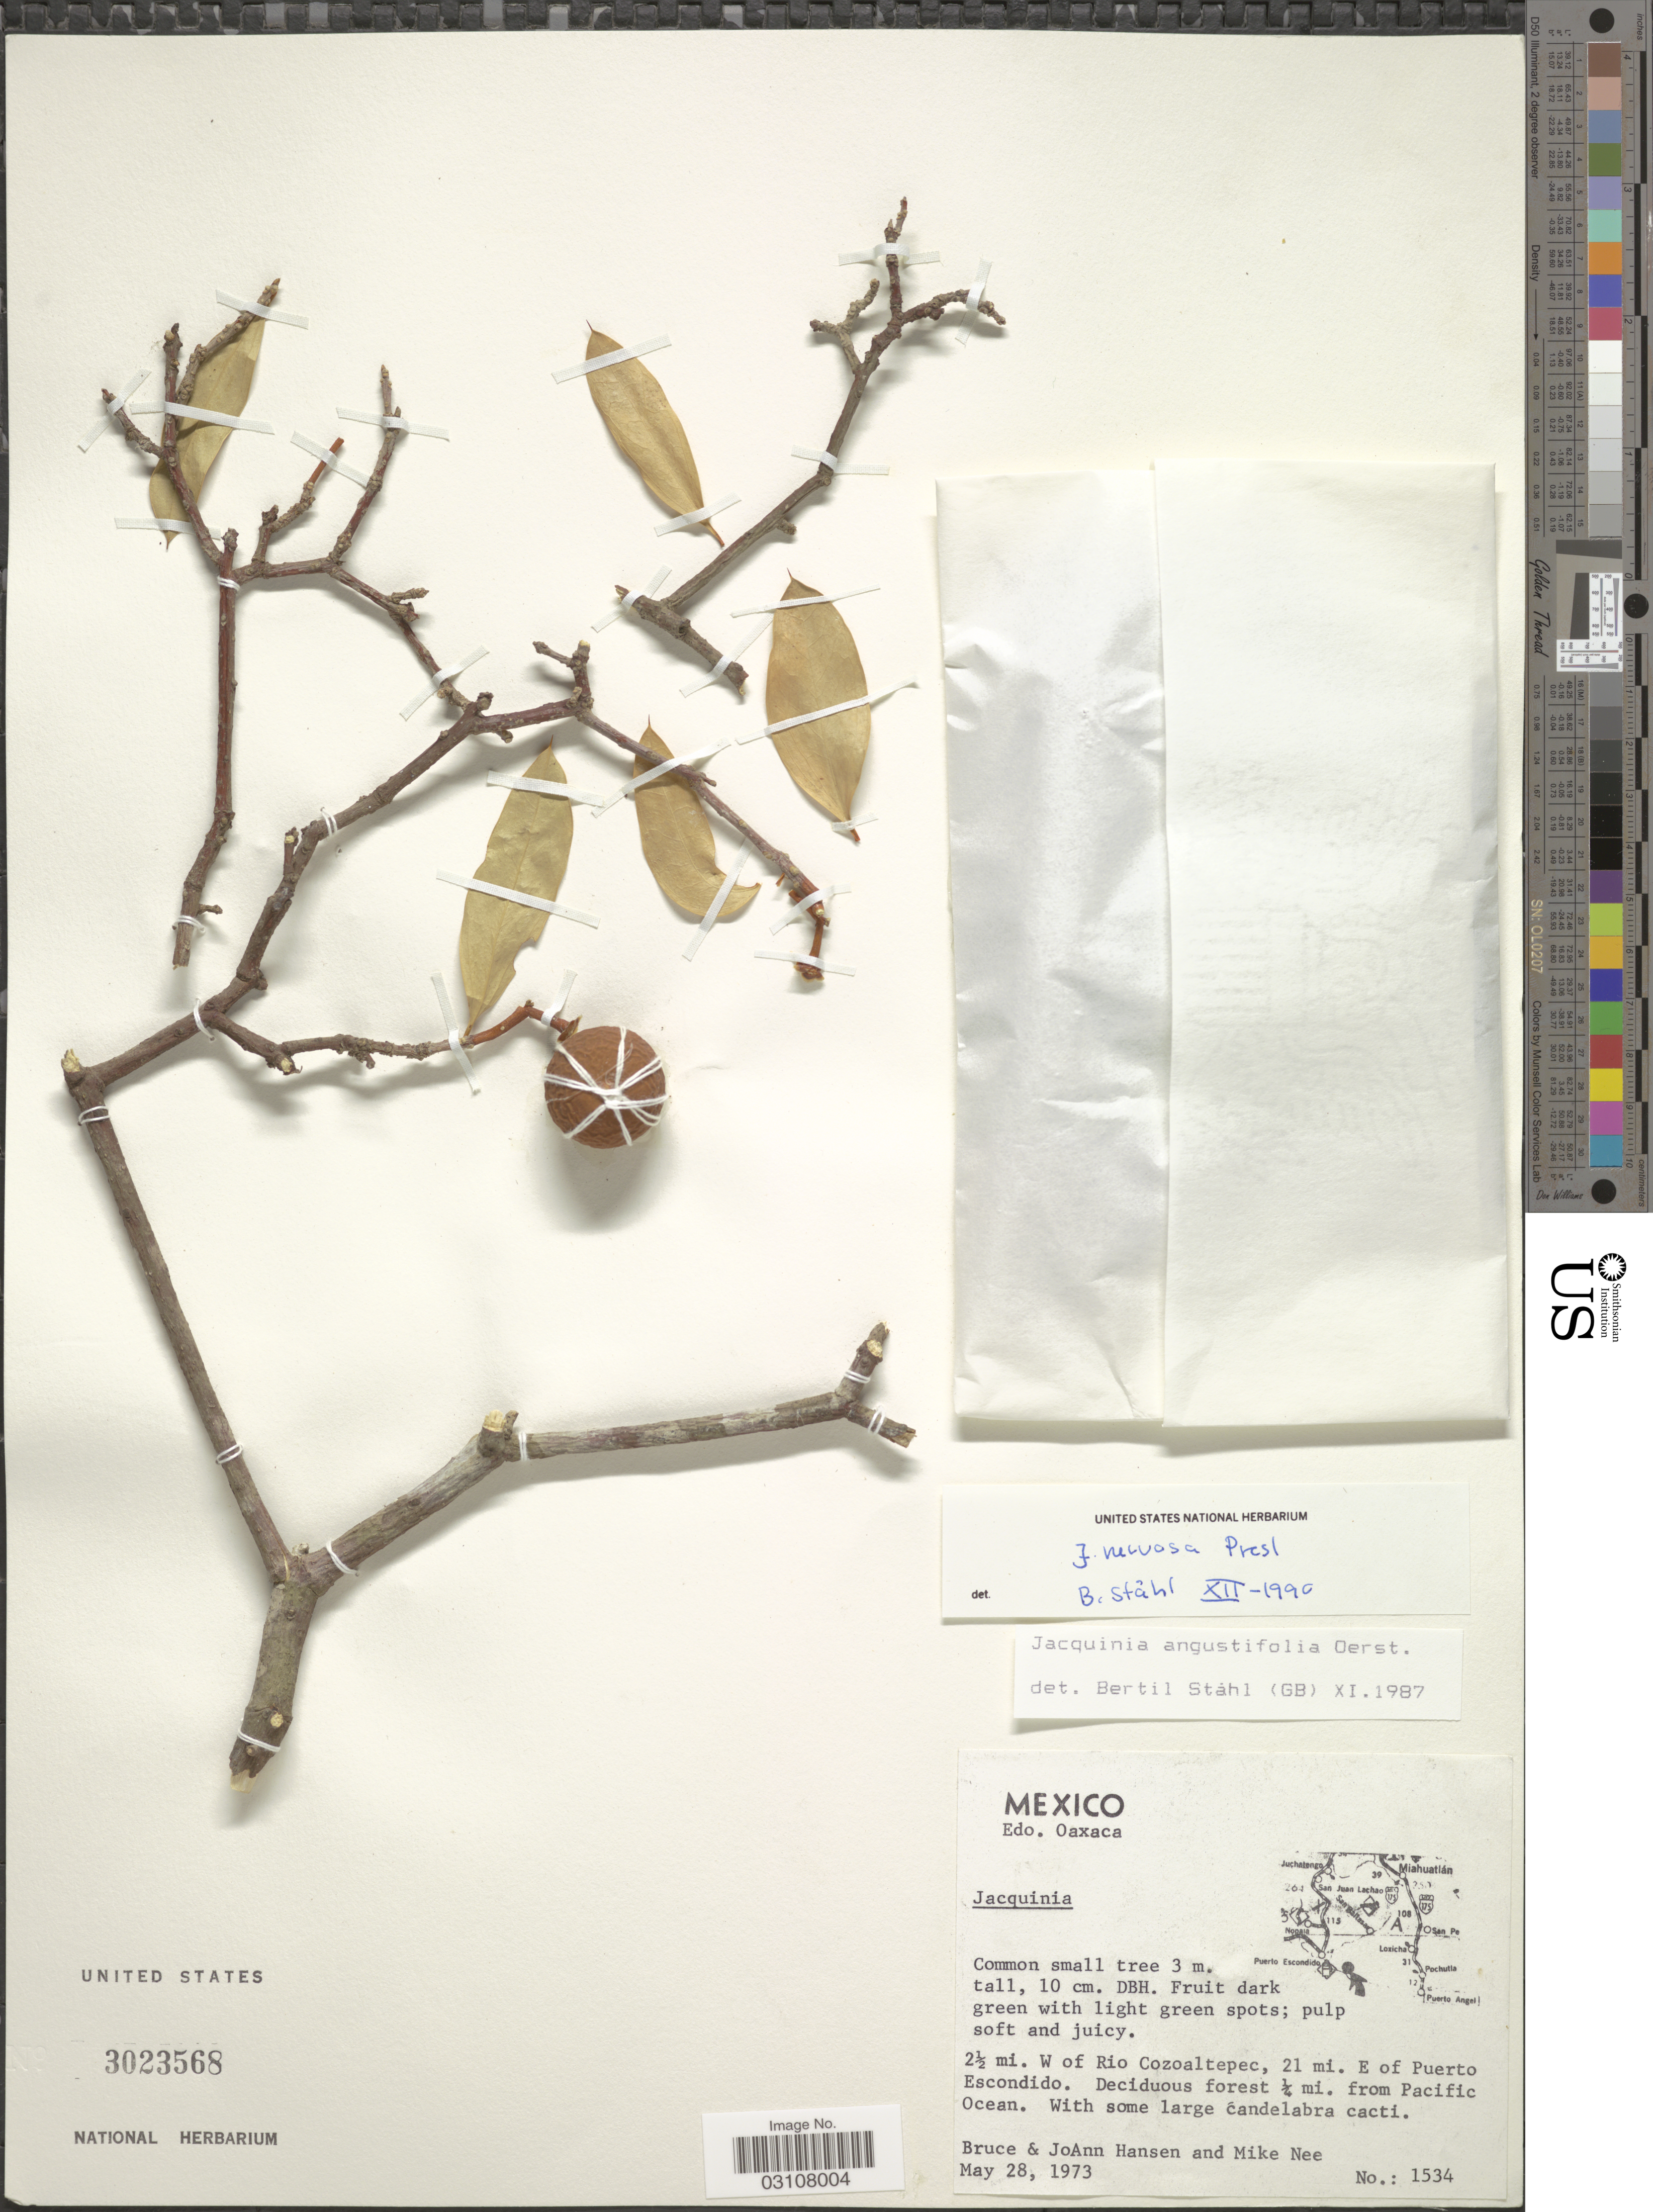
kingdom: Plantae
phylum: Tracheophyta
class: Magnoliopsida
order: Ericales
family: Primulaceae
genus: Jacquinia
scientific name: Jacquinia nervosa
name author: C. Presl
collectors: B. Hansen, J. Hansen & M. Nee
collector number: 1534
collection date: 1973-05-28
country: Mexico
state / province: Oaxaca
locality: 2½ mi. W of Rio Cozoaltepec, 21 mi. E of Puerto Escondido. ¼ mi. from Pacific Ocean.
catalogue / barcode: US 3023568